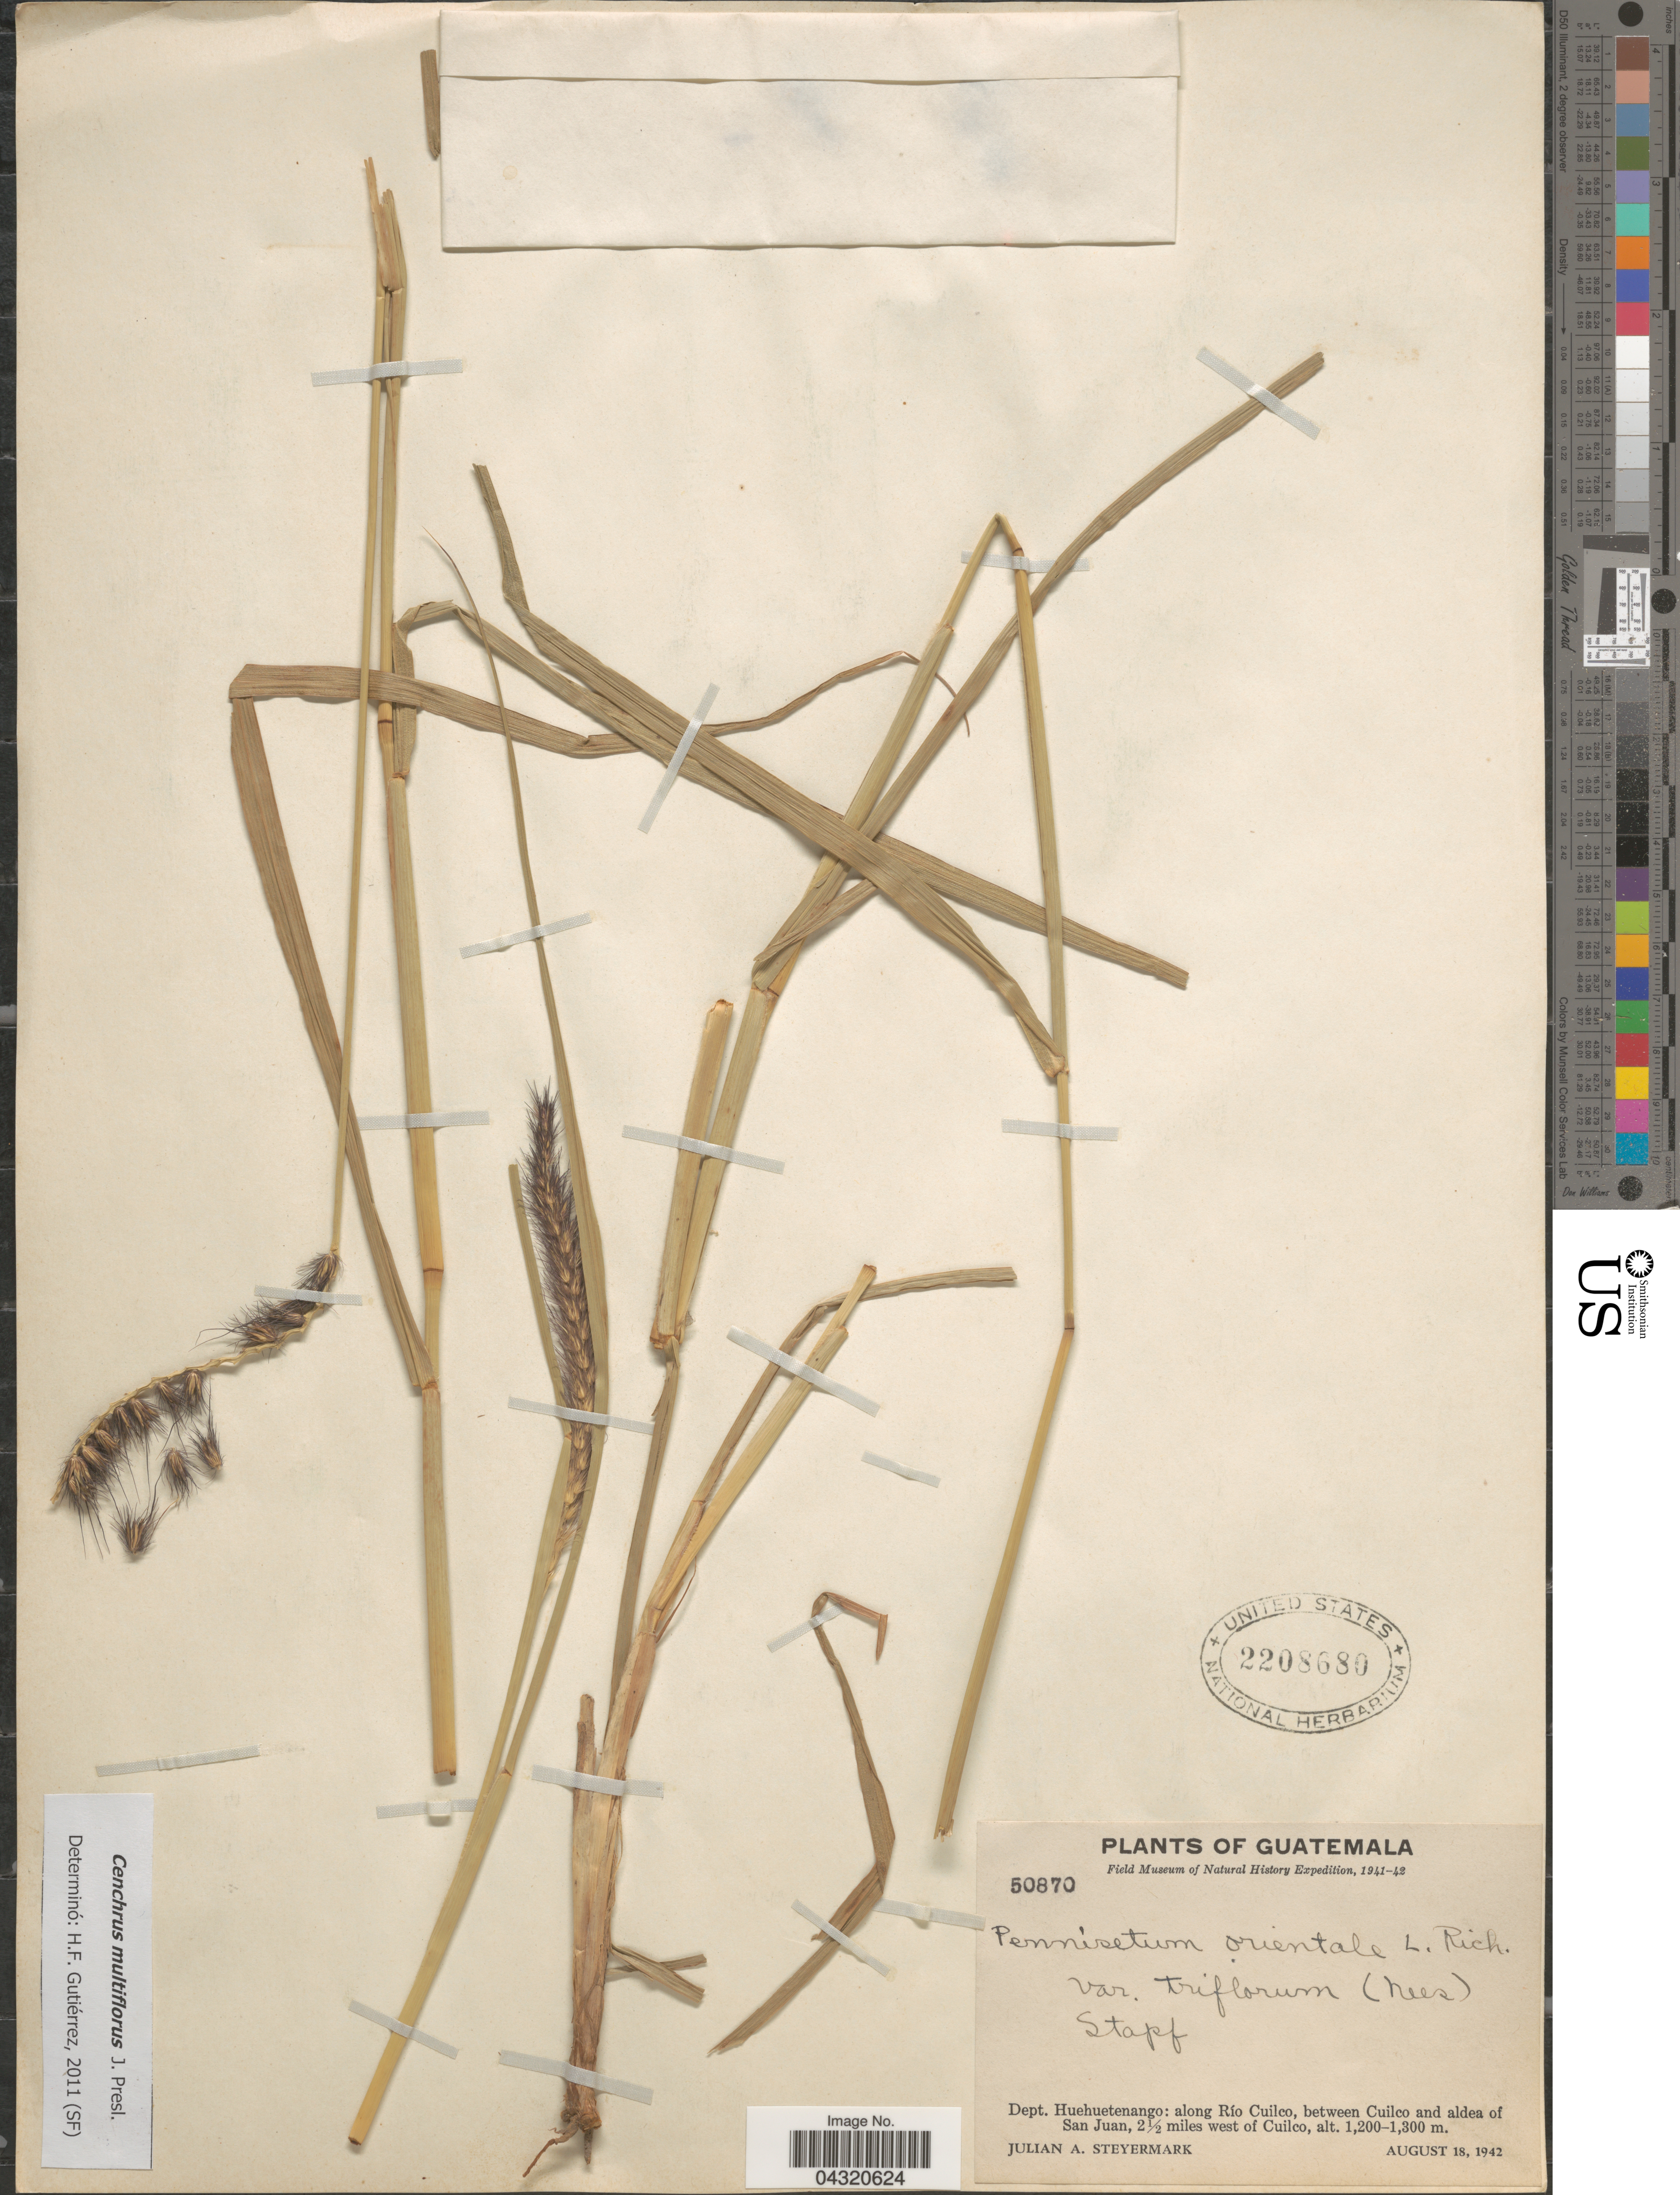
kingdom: Plantae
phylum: Tracheophyta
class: Liliopsida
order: Poales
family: Poaceae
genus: Cenchrus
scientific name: Cenchrus multiflorus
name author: C. Presl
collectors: J. Steyermark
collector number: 50870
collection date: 1942-08-18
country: Guatemala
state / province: Huehuetenango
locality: Field Museum of Natural History Expedition, 1941-42. Dept. Huehuetenango: along Río Cuilco, between Cuilco and aldea of San Juan, 2½ miles west of Cuilco.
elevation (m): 1200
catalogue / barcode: US 2208680